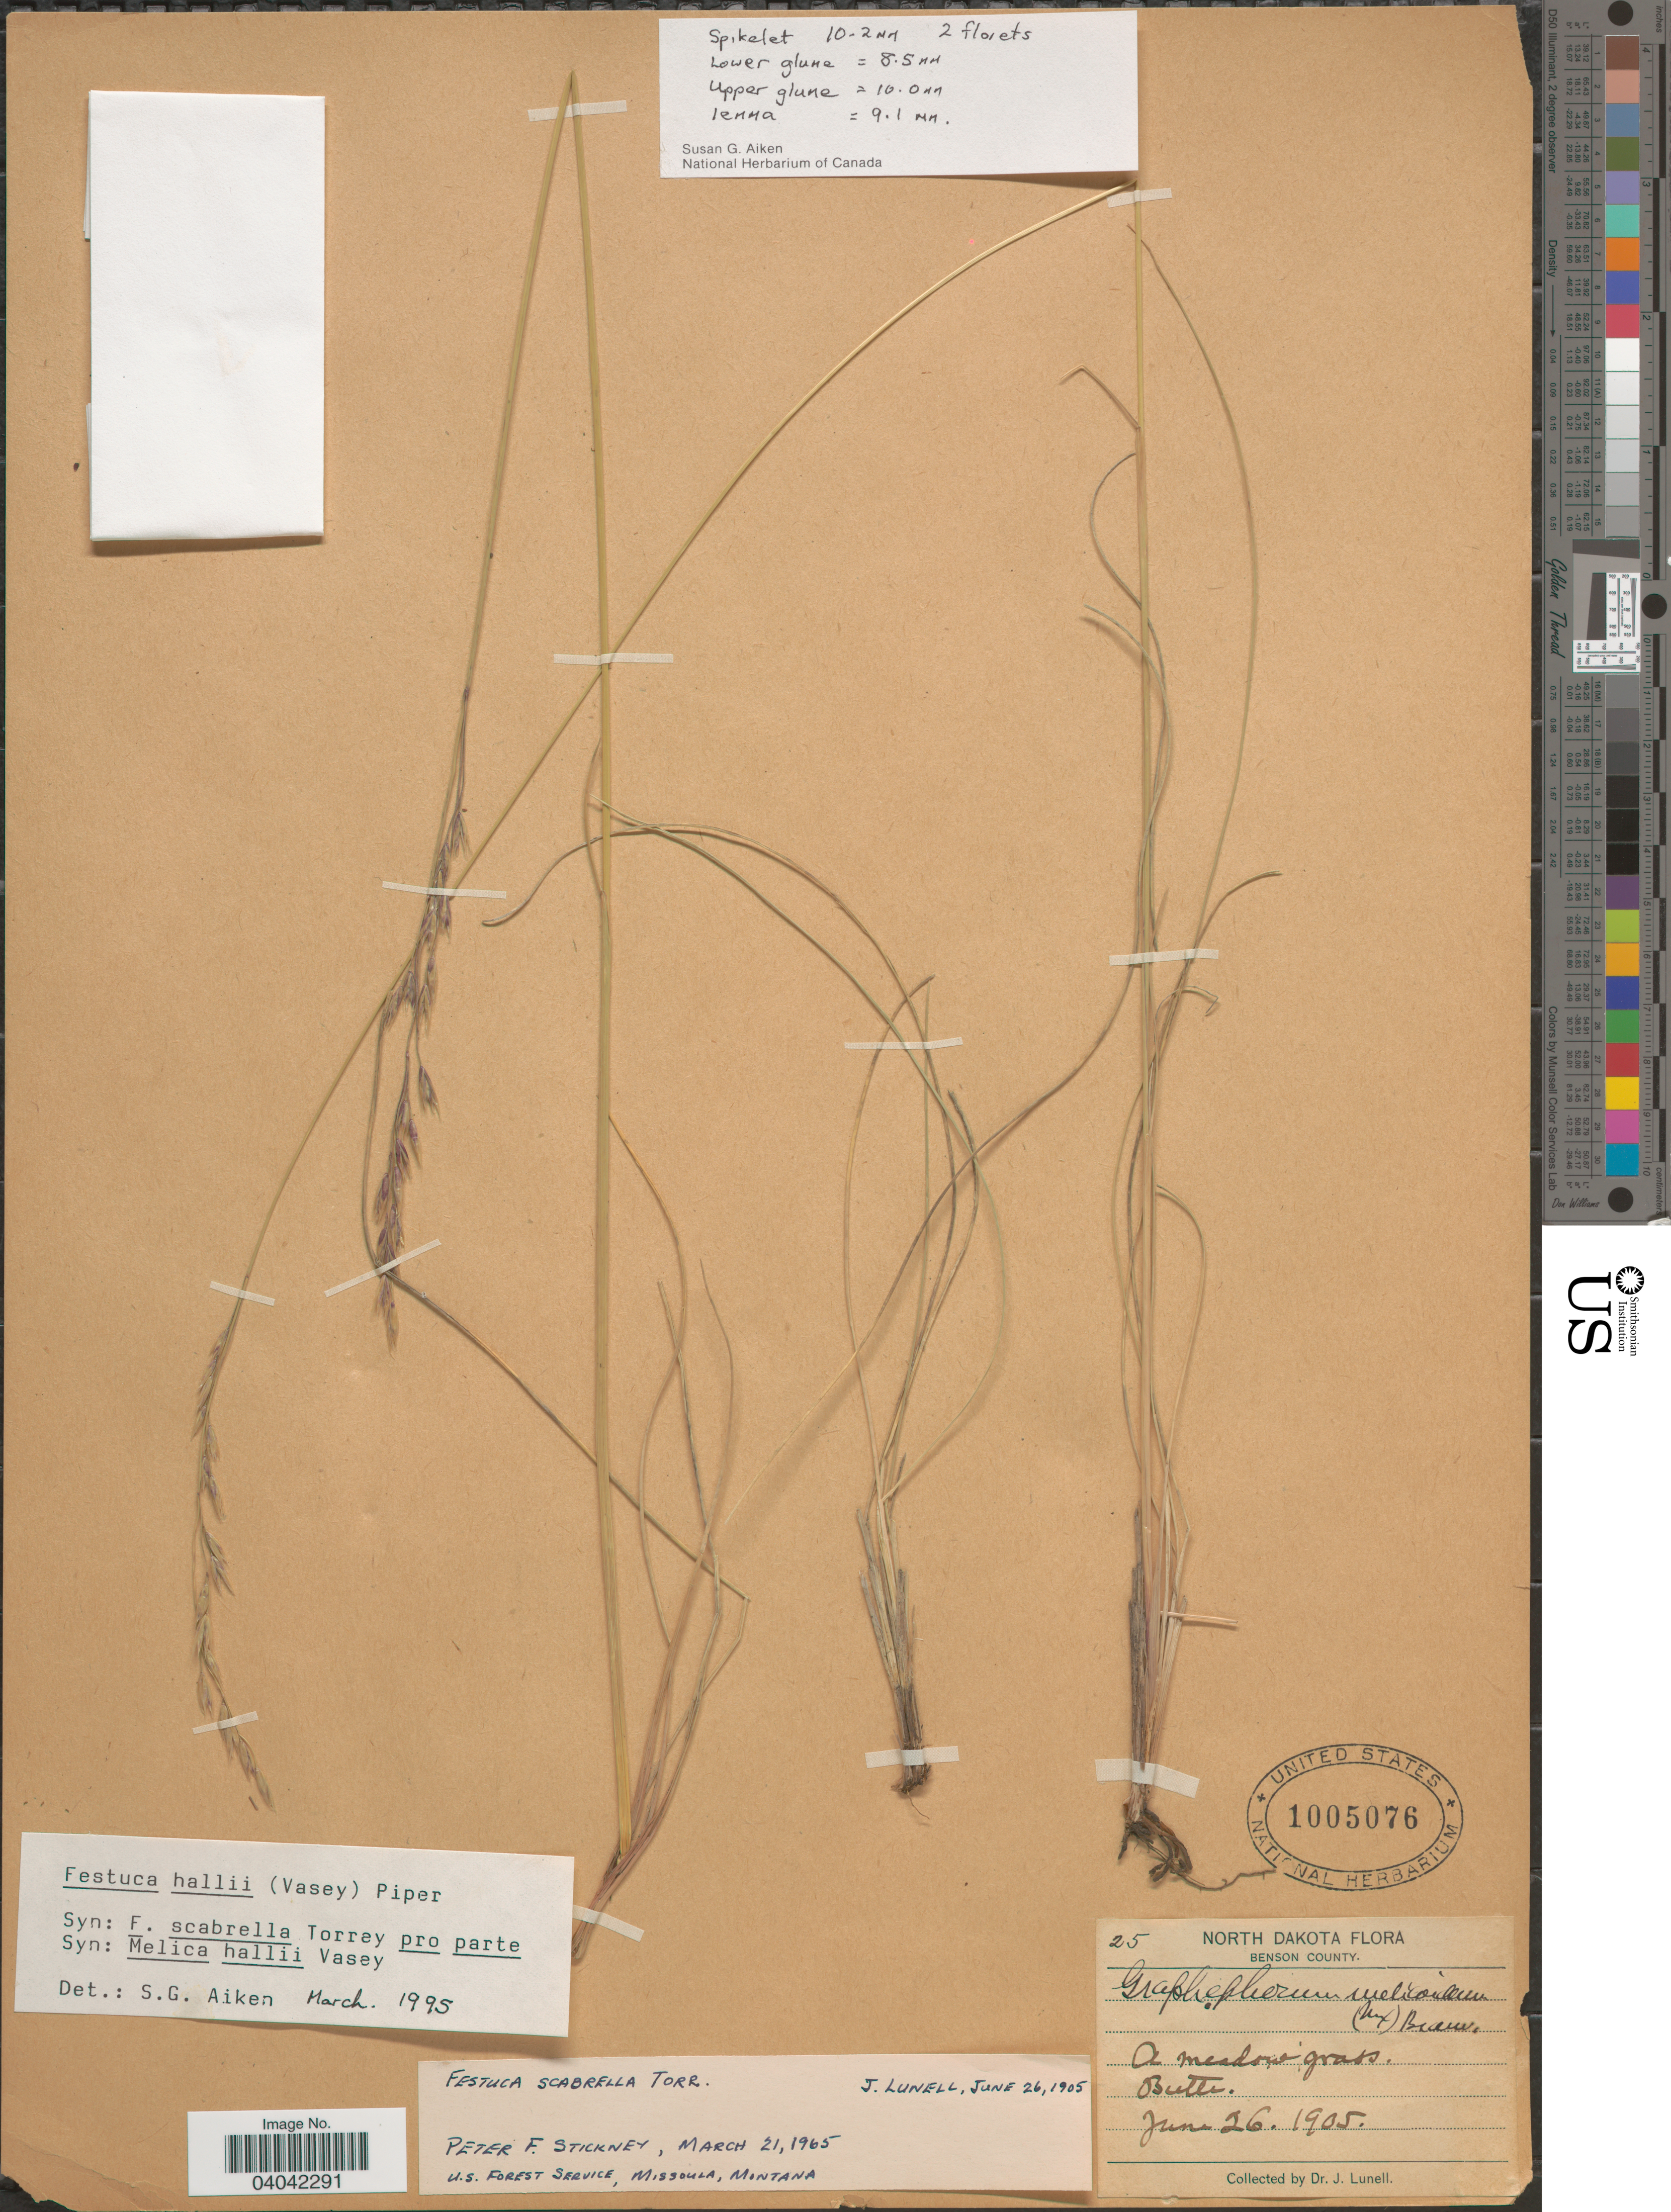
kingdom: Plantae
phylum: Tracheophyta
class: Liliopsida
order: Poales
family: Poaceae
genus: Festuca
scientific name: Festuca hallii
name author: (Vasey) Piper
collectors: J. Lunell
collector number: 25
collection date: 1905-06-26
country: United States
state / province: North Dakota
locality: Benson County. Butte.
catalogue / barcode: US 1005076